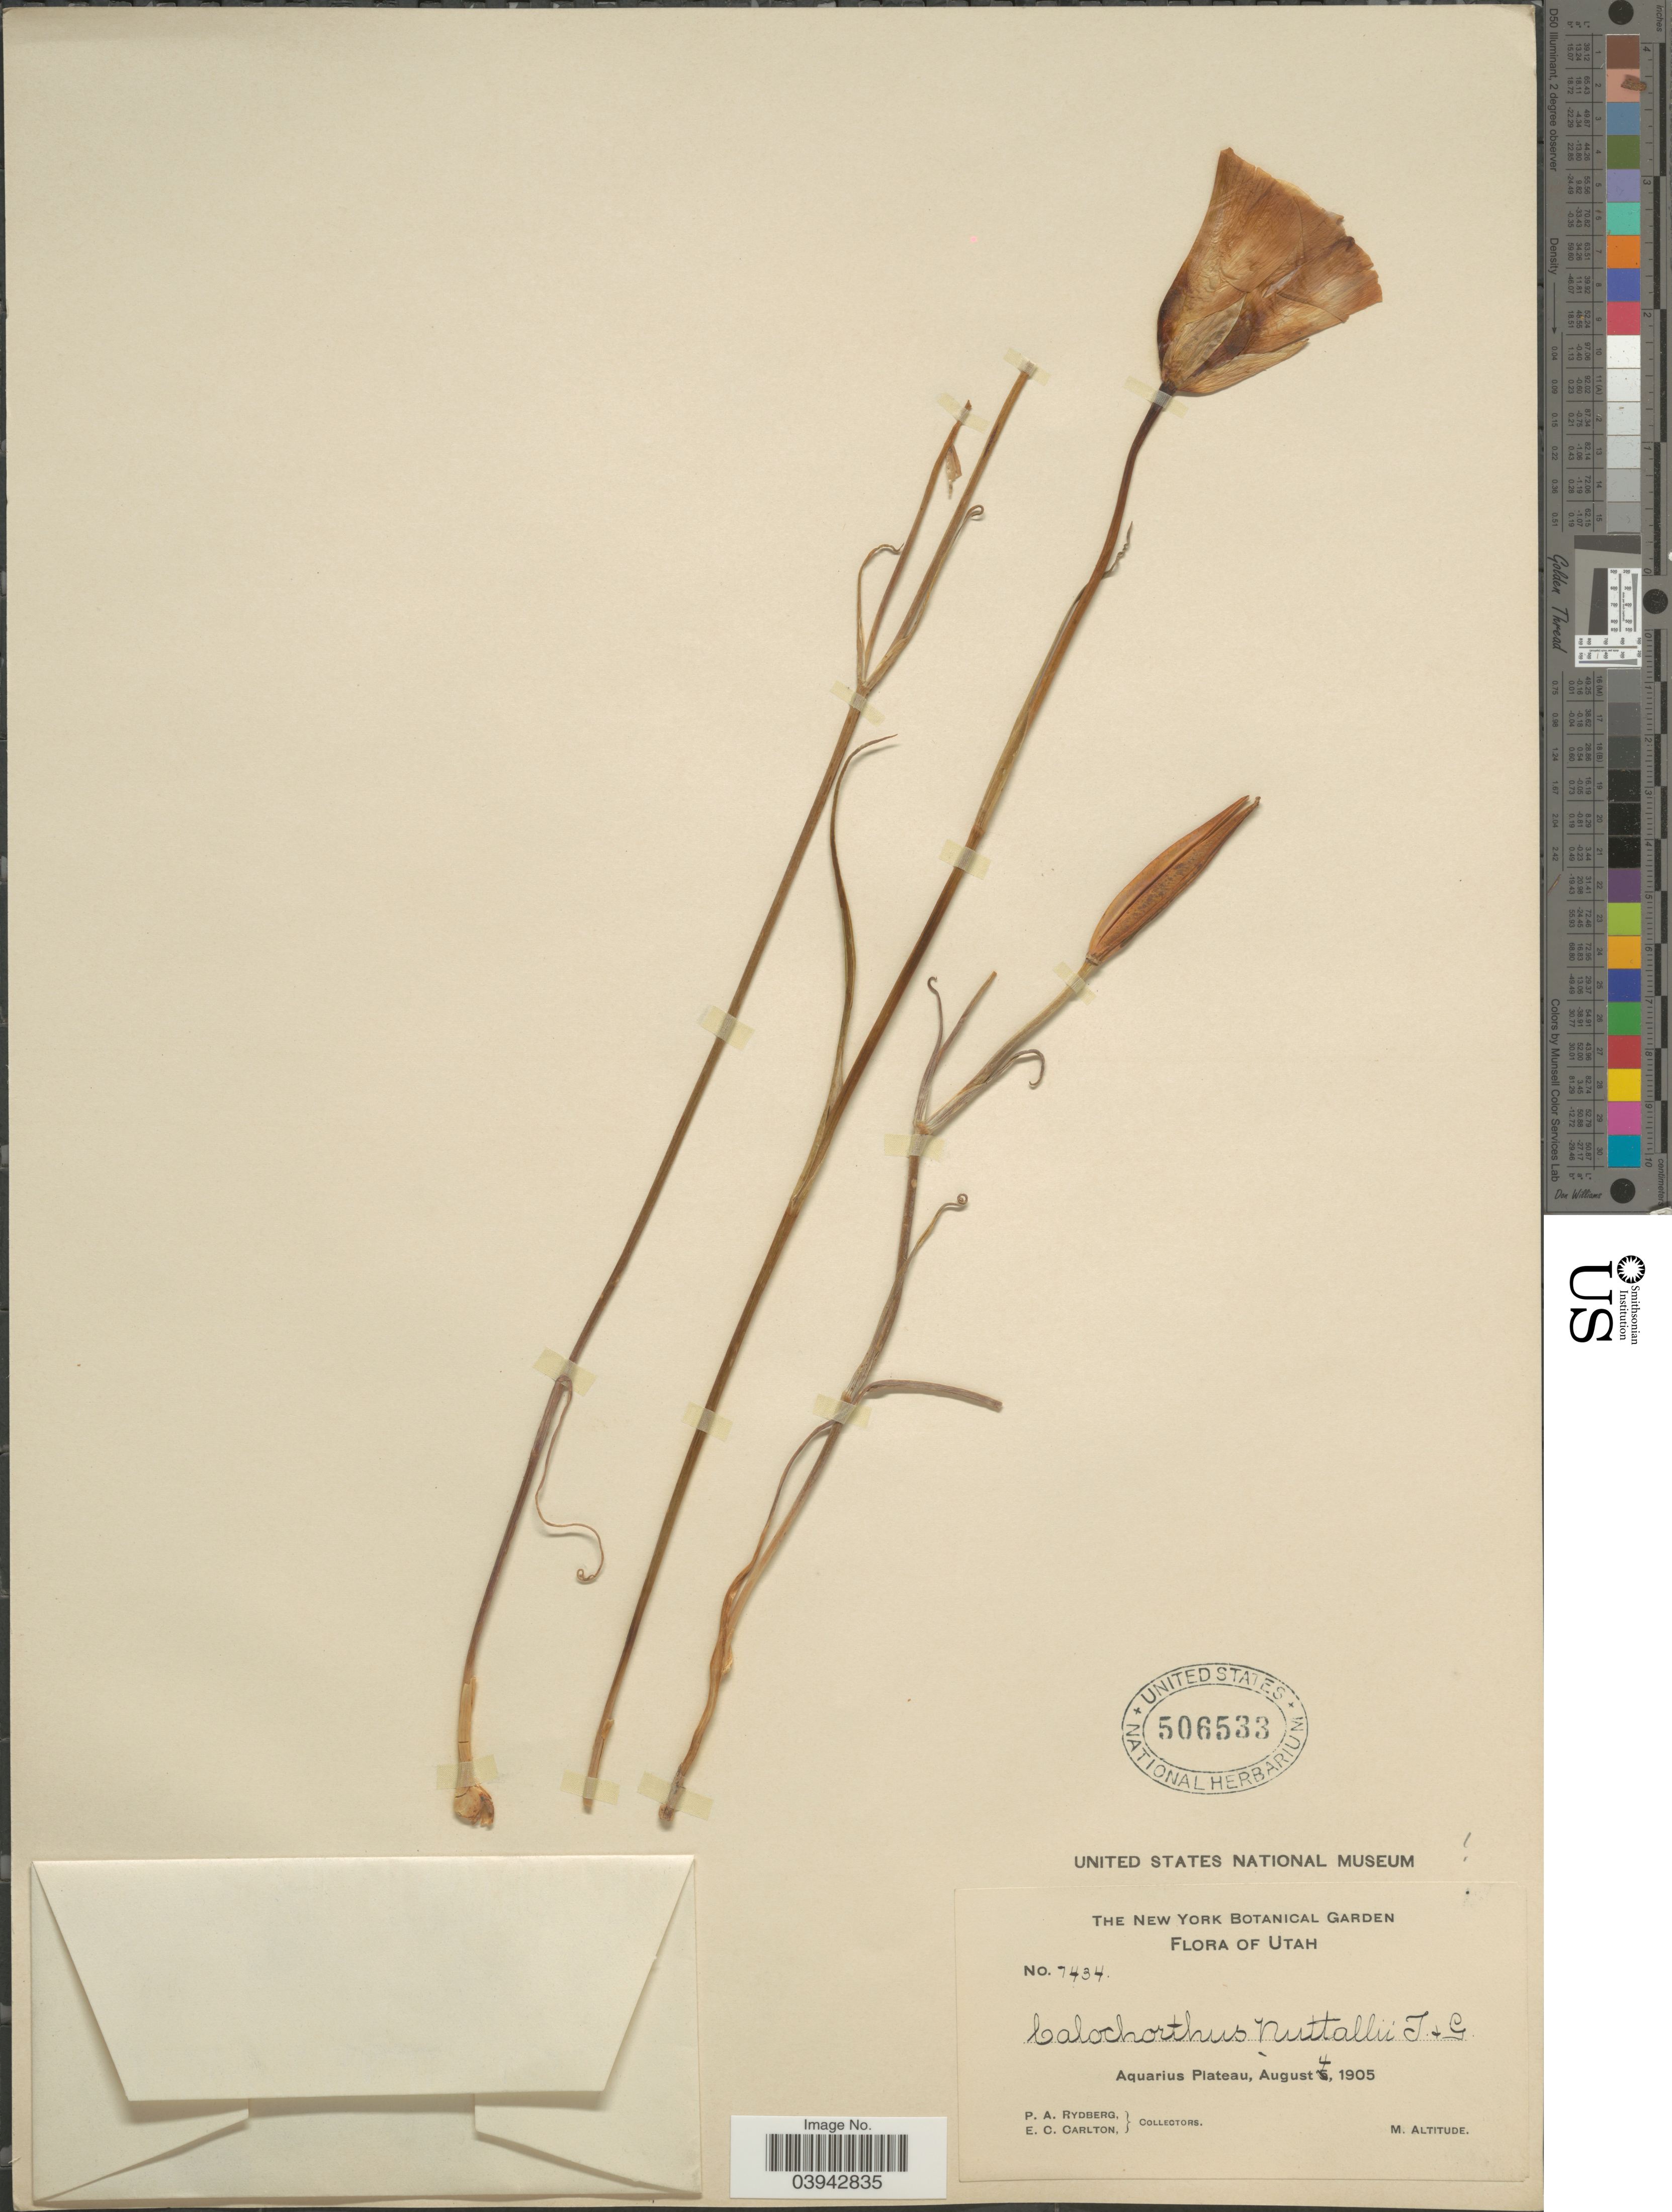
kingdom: Plantae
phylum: Tracheophyta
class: Liliopsida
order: Liliales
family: Liliaceae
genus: Calochortus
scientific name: Calochortus nuttallii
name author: Torr.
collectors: P. A. Rydberg & E. Carlton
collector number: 7434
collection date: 1905-08-04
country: United States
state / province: Utah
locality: Aquarius Plateau.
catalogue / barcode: US 506533